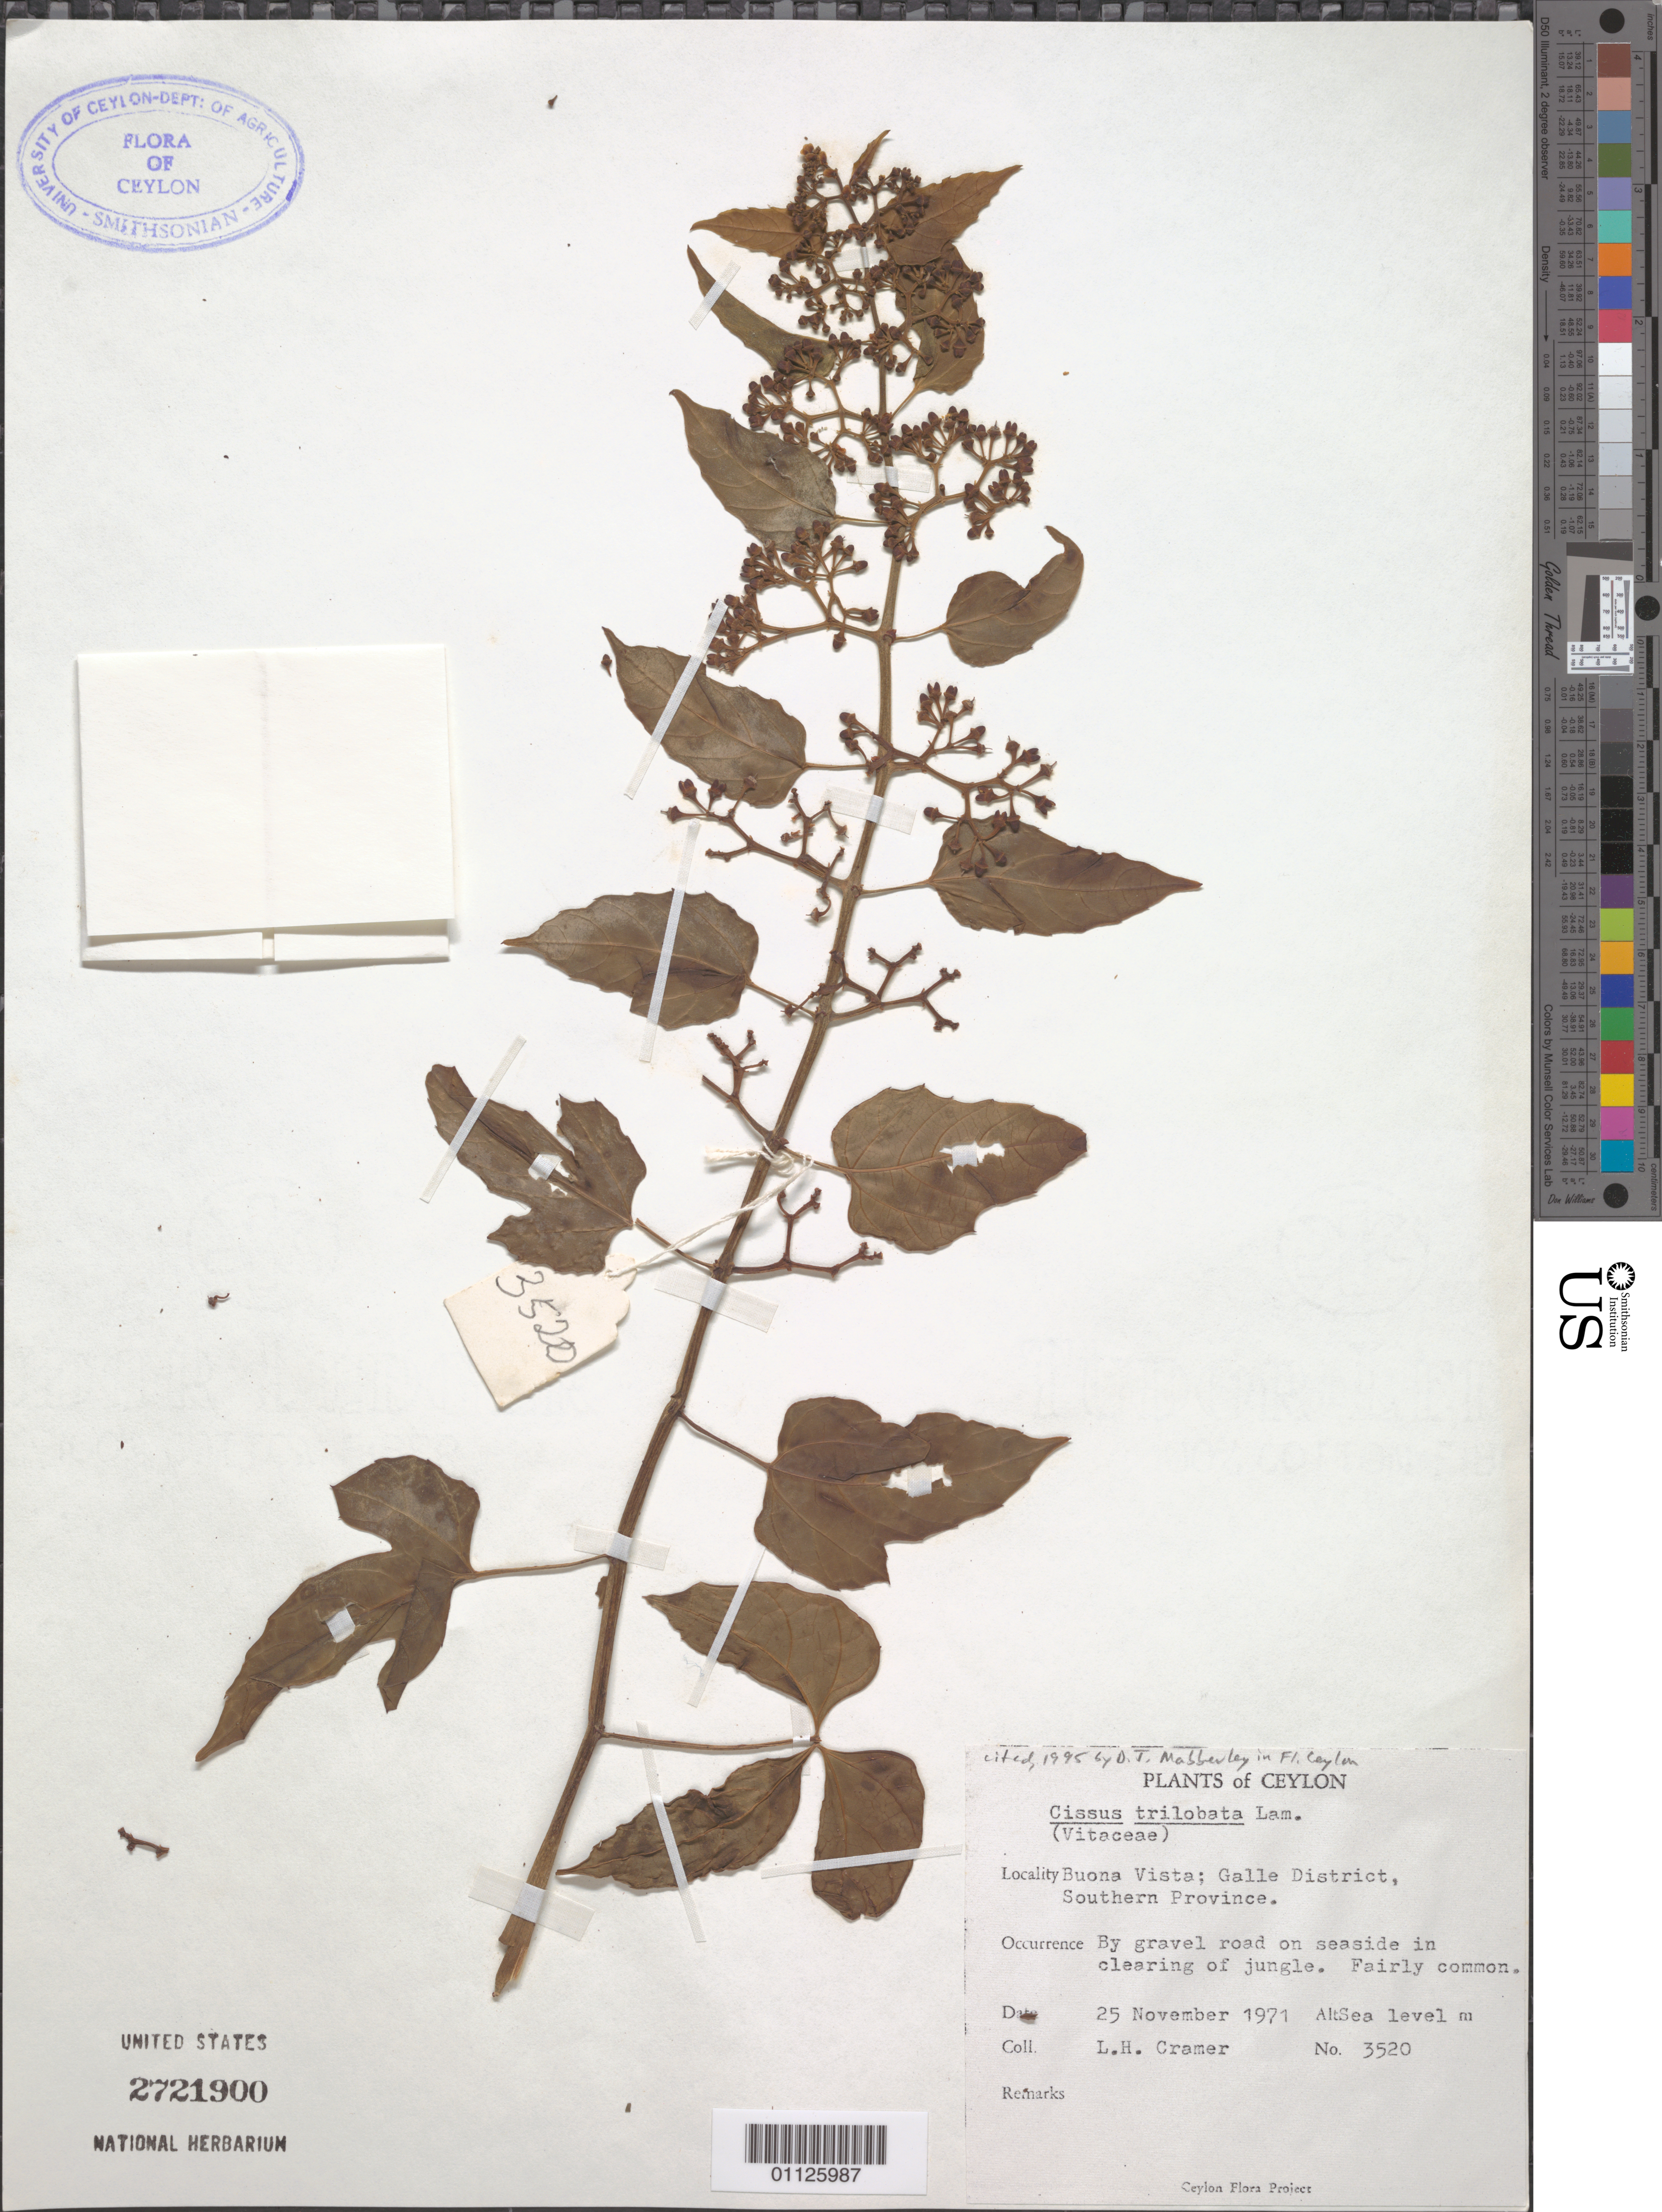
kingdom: Plantae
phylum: Tracheophyta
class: Magnoliopsida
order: Vitales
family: Vitaceae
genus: Cissus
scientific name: Cissus trilobata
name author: Lam.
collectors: L. H. Cramer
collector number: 3520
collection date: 1971-11-25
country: Sri Lanka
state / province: Southern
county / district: Galle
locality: Buona Vista.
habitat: By gravel road on seaside in clearing of jungle. Fairly common.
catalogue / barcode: US 2721900